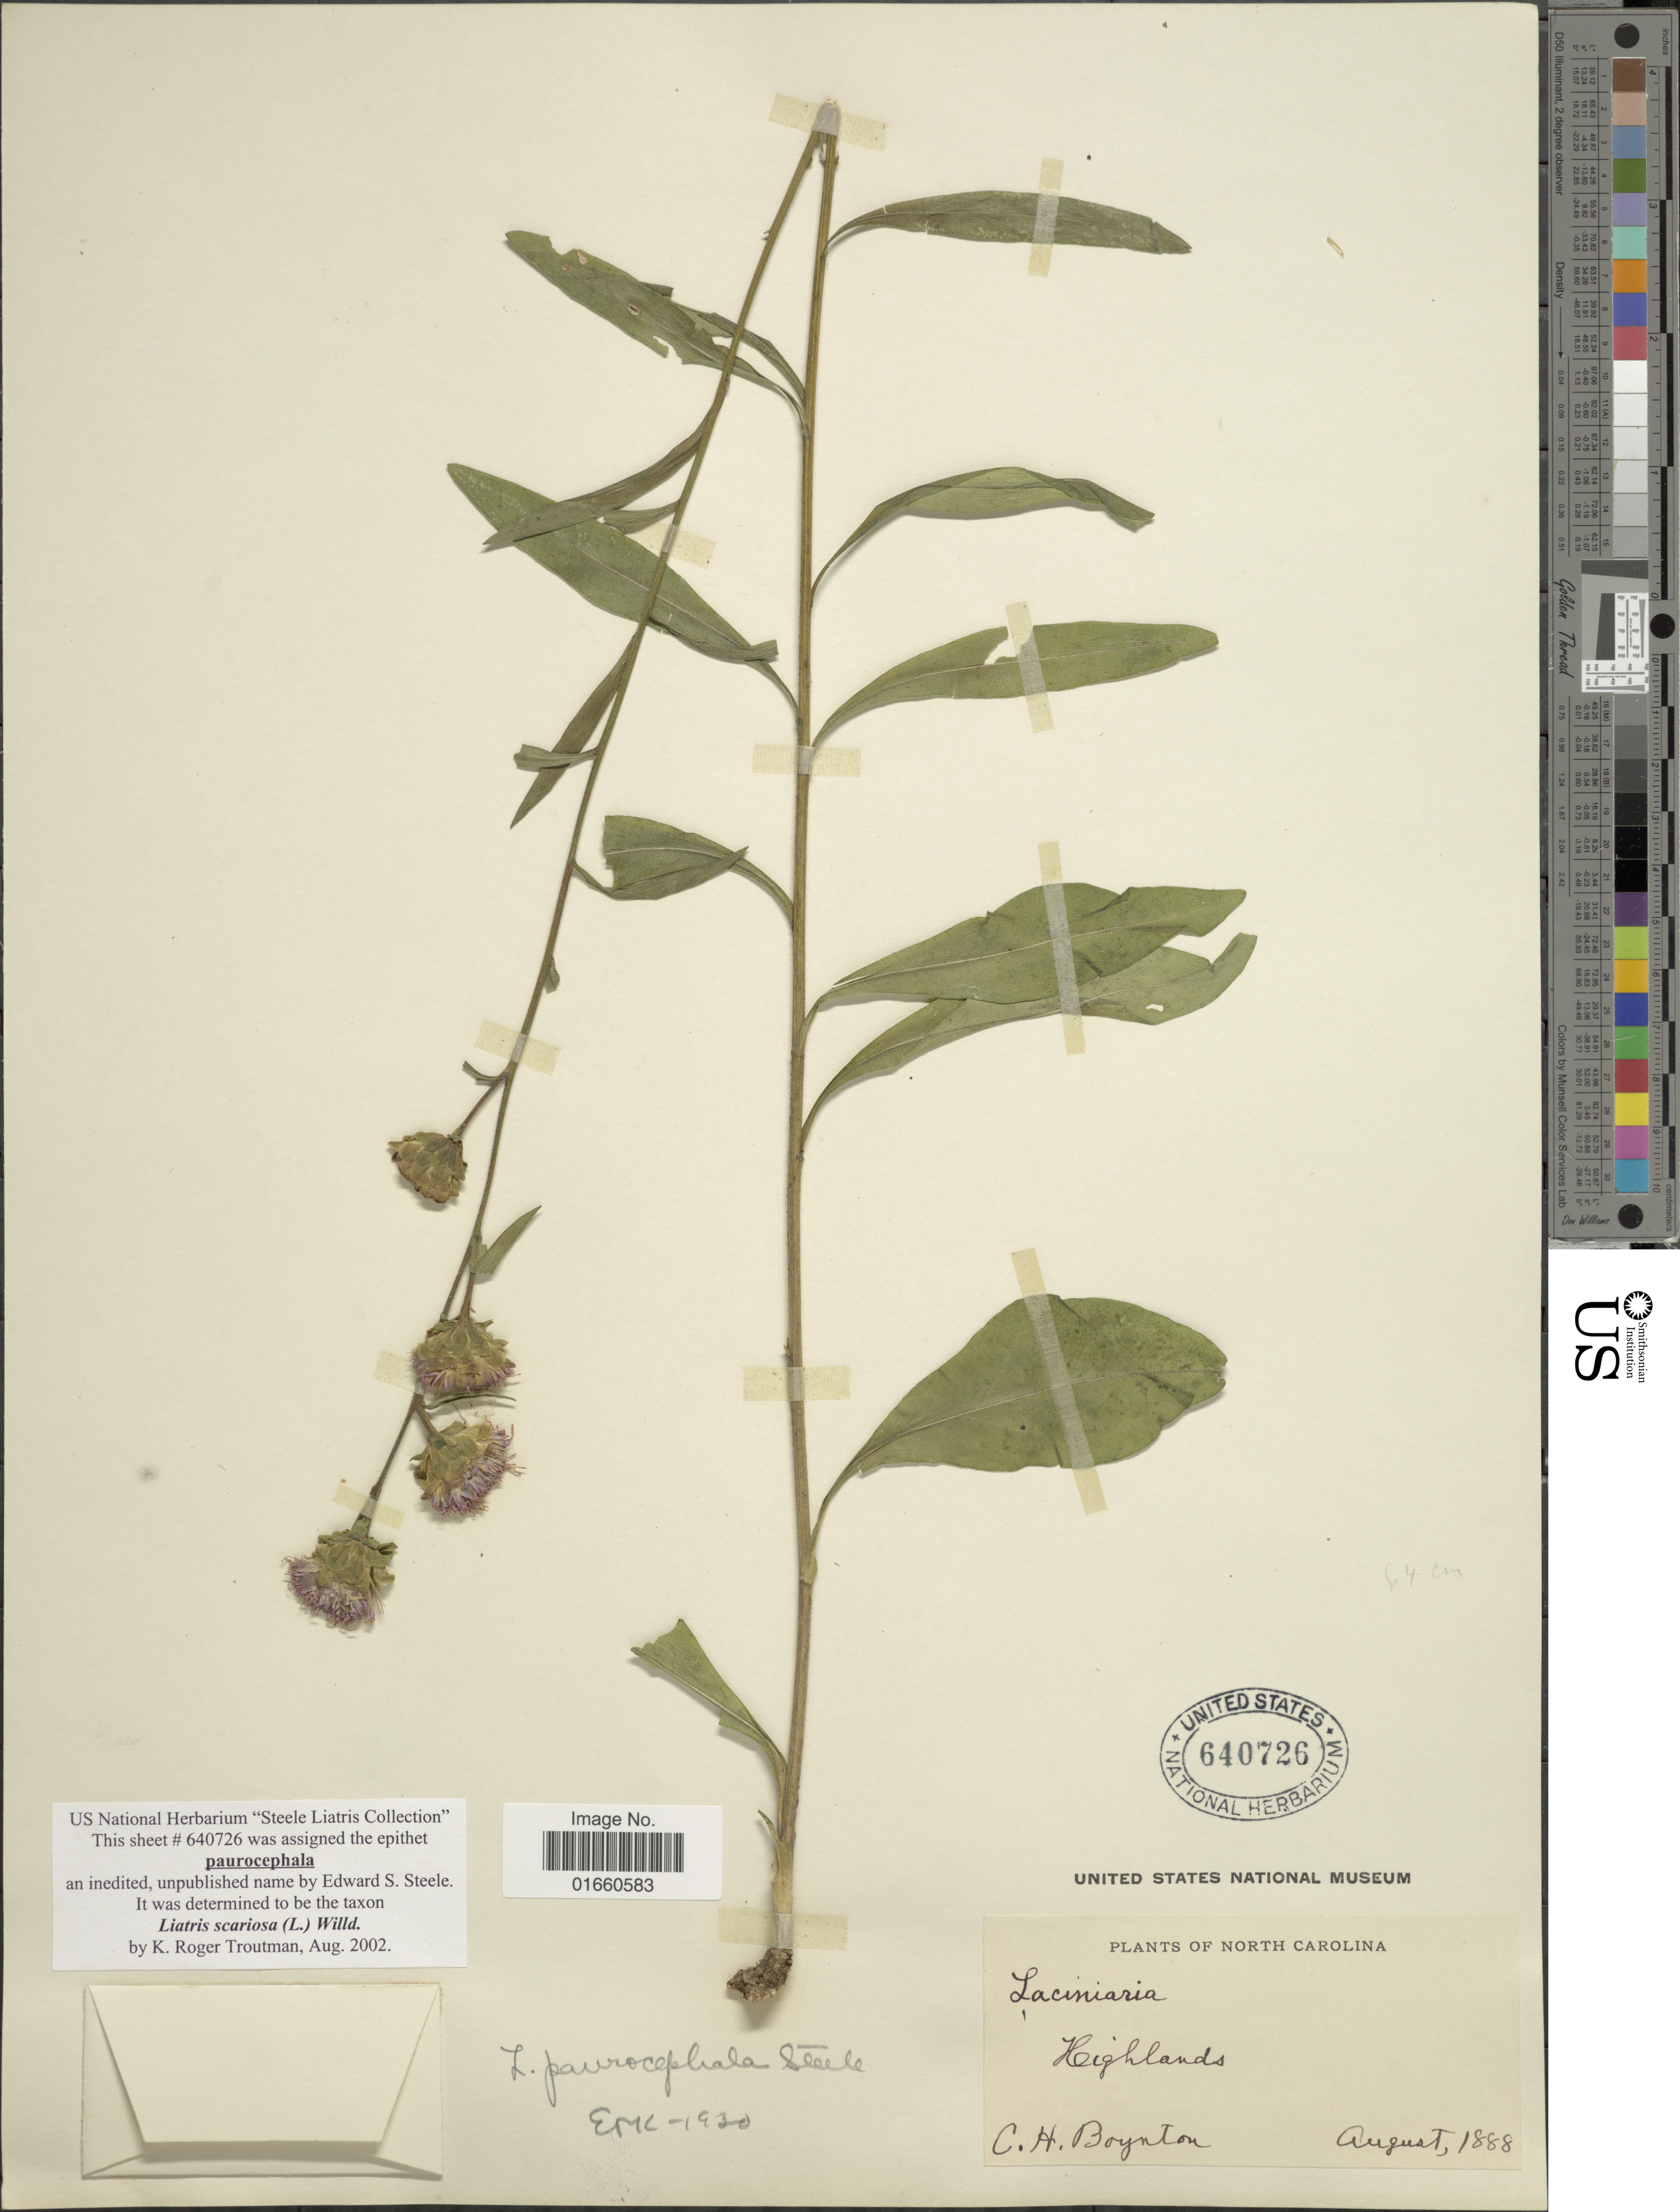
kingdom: Plantae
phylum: Tracheophyta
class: Magnoliopsida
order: Asterales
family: Asteraceae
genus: Liatris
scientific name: Liatris scariosa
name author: (L.) Willd.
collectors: C. L. Boynton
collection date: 1888-08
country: United States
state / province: North Carolina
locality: Highlands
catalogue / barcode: US 640726